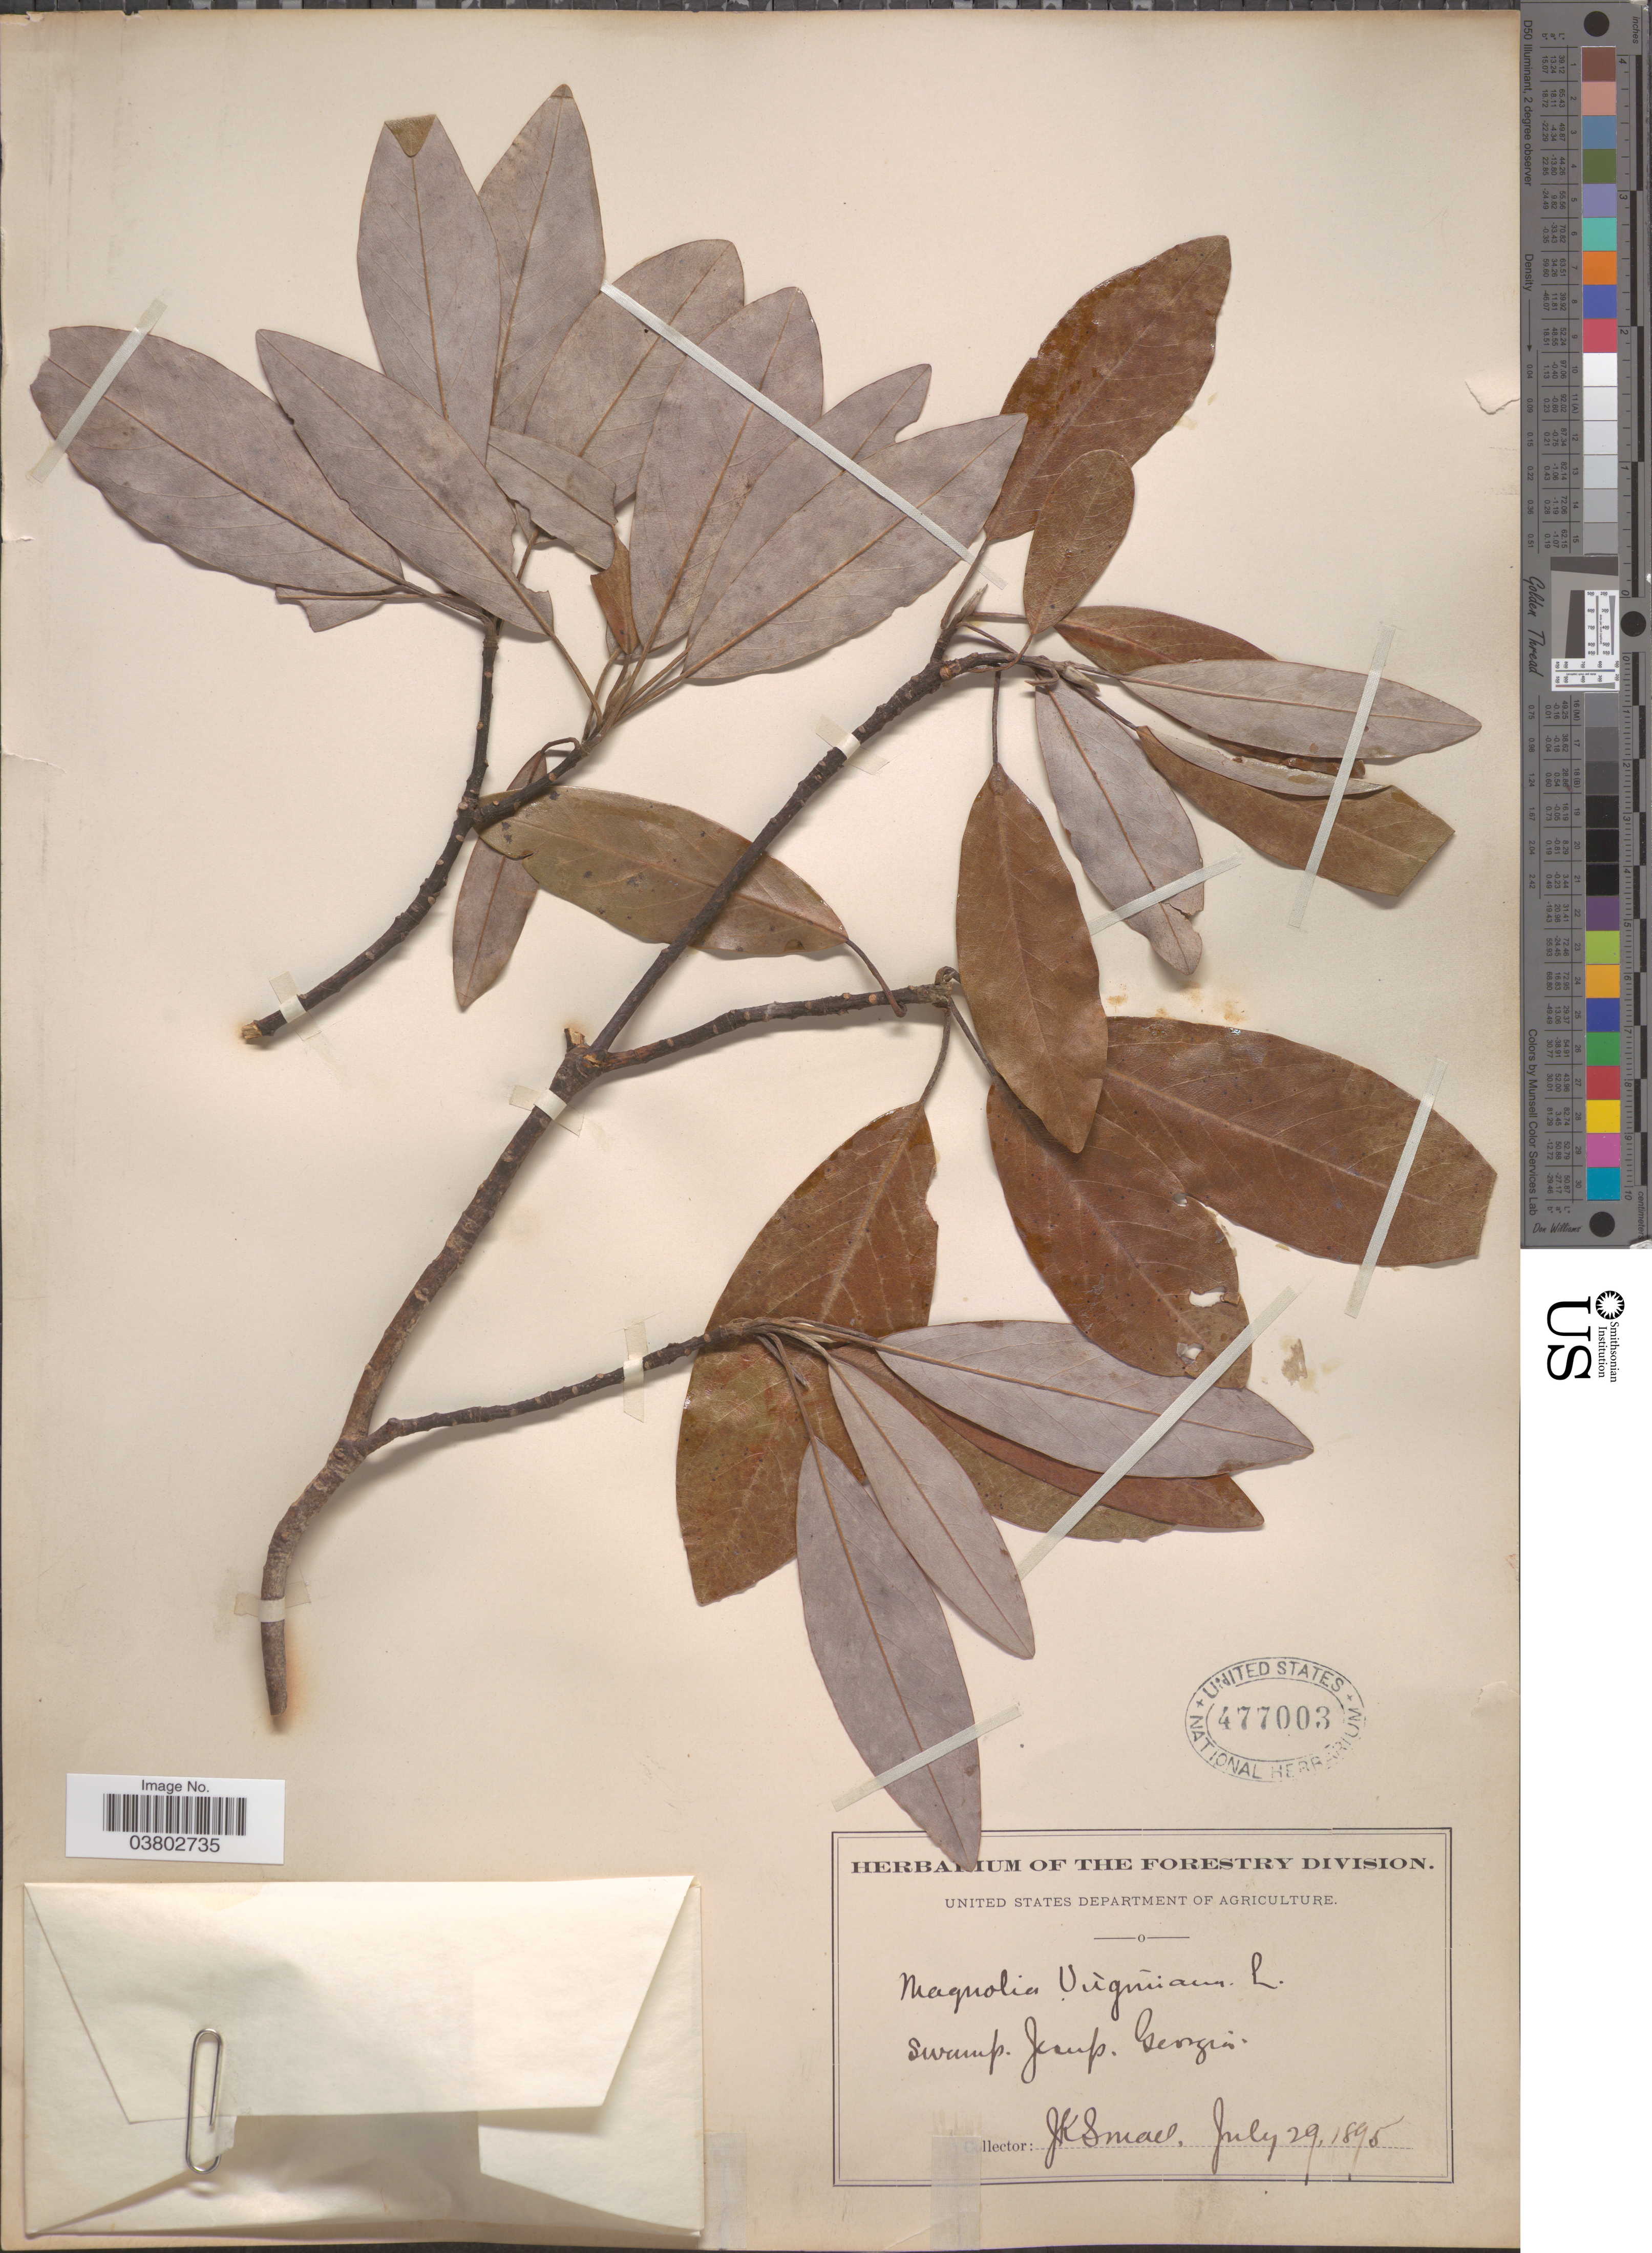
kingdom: Plantae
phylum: Tracheophyta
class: Magnoliopsida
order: Magnoliales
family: Magnoliaceae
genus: Magnolia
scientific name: Magnolia virginiana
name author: L.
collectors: J. K. Small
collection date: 1895-07-29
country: United States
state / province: Georgia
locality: Swanp. Jesup.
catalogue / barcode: US 477003